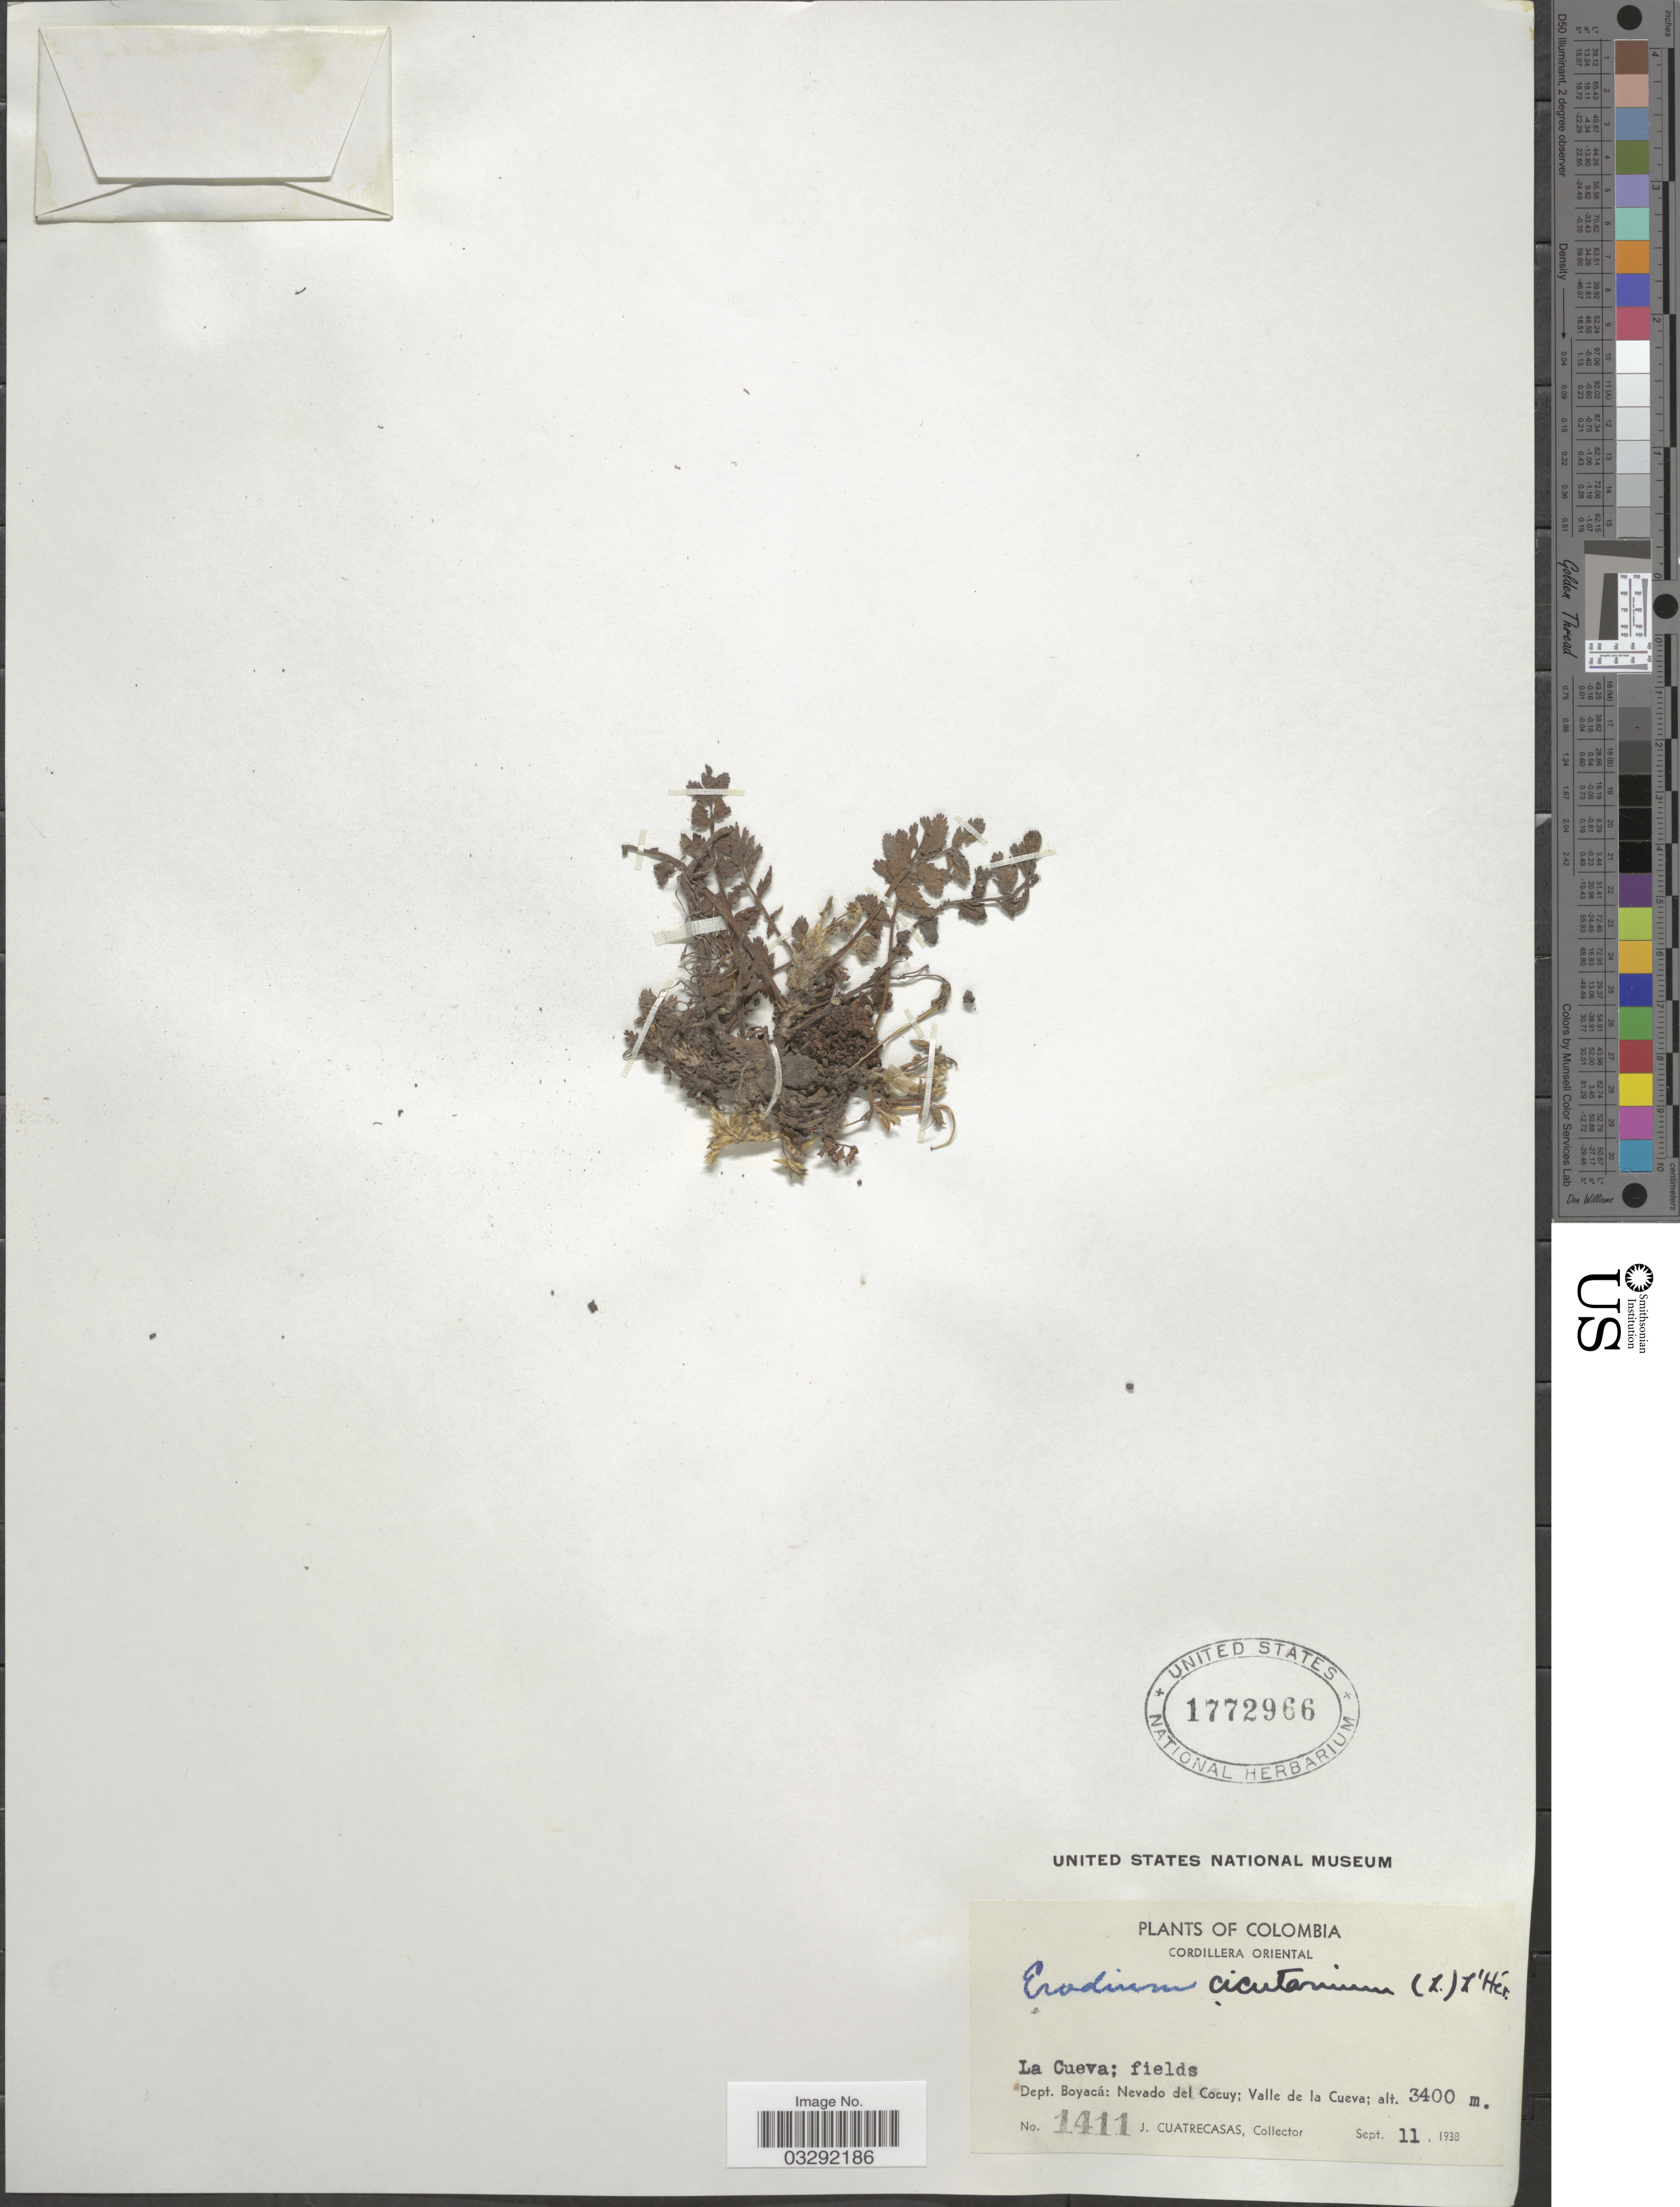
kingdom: Plantae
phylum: Tracheophyta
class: Magnoliopsida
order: Geraniales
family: Geraniaceae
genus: Erodium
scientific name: Erodium cicutarium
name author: (L.) L'Hér.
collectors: J. Cuatrecasas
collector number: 1411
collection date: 1938-09-11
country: Colombia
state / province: Boyacá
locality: Cordillera Oriental. La Cueva. Dept. Boyacá: Nevado del Cocuy; Valle de la Cueva.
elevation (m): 3400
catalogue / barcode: US 1772966